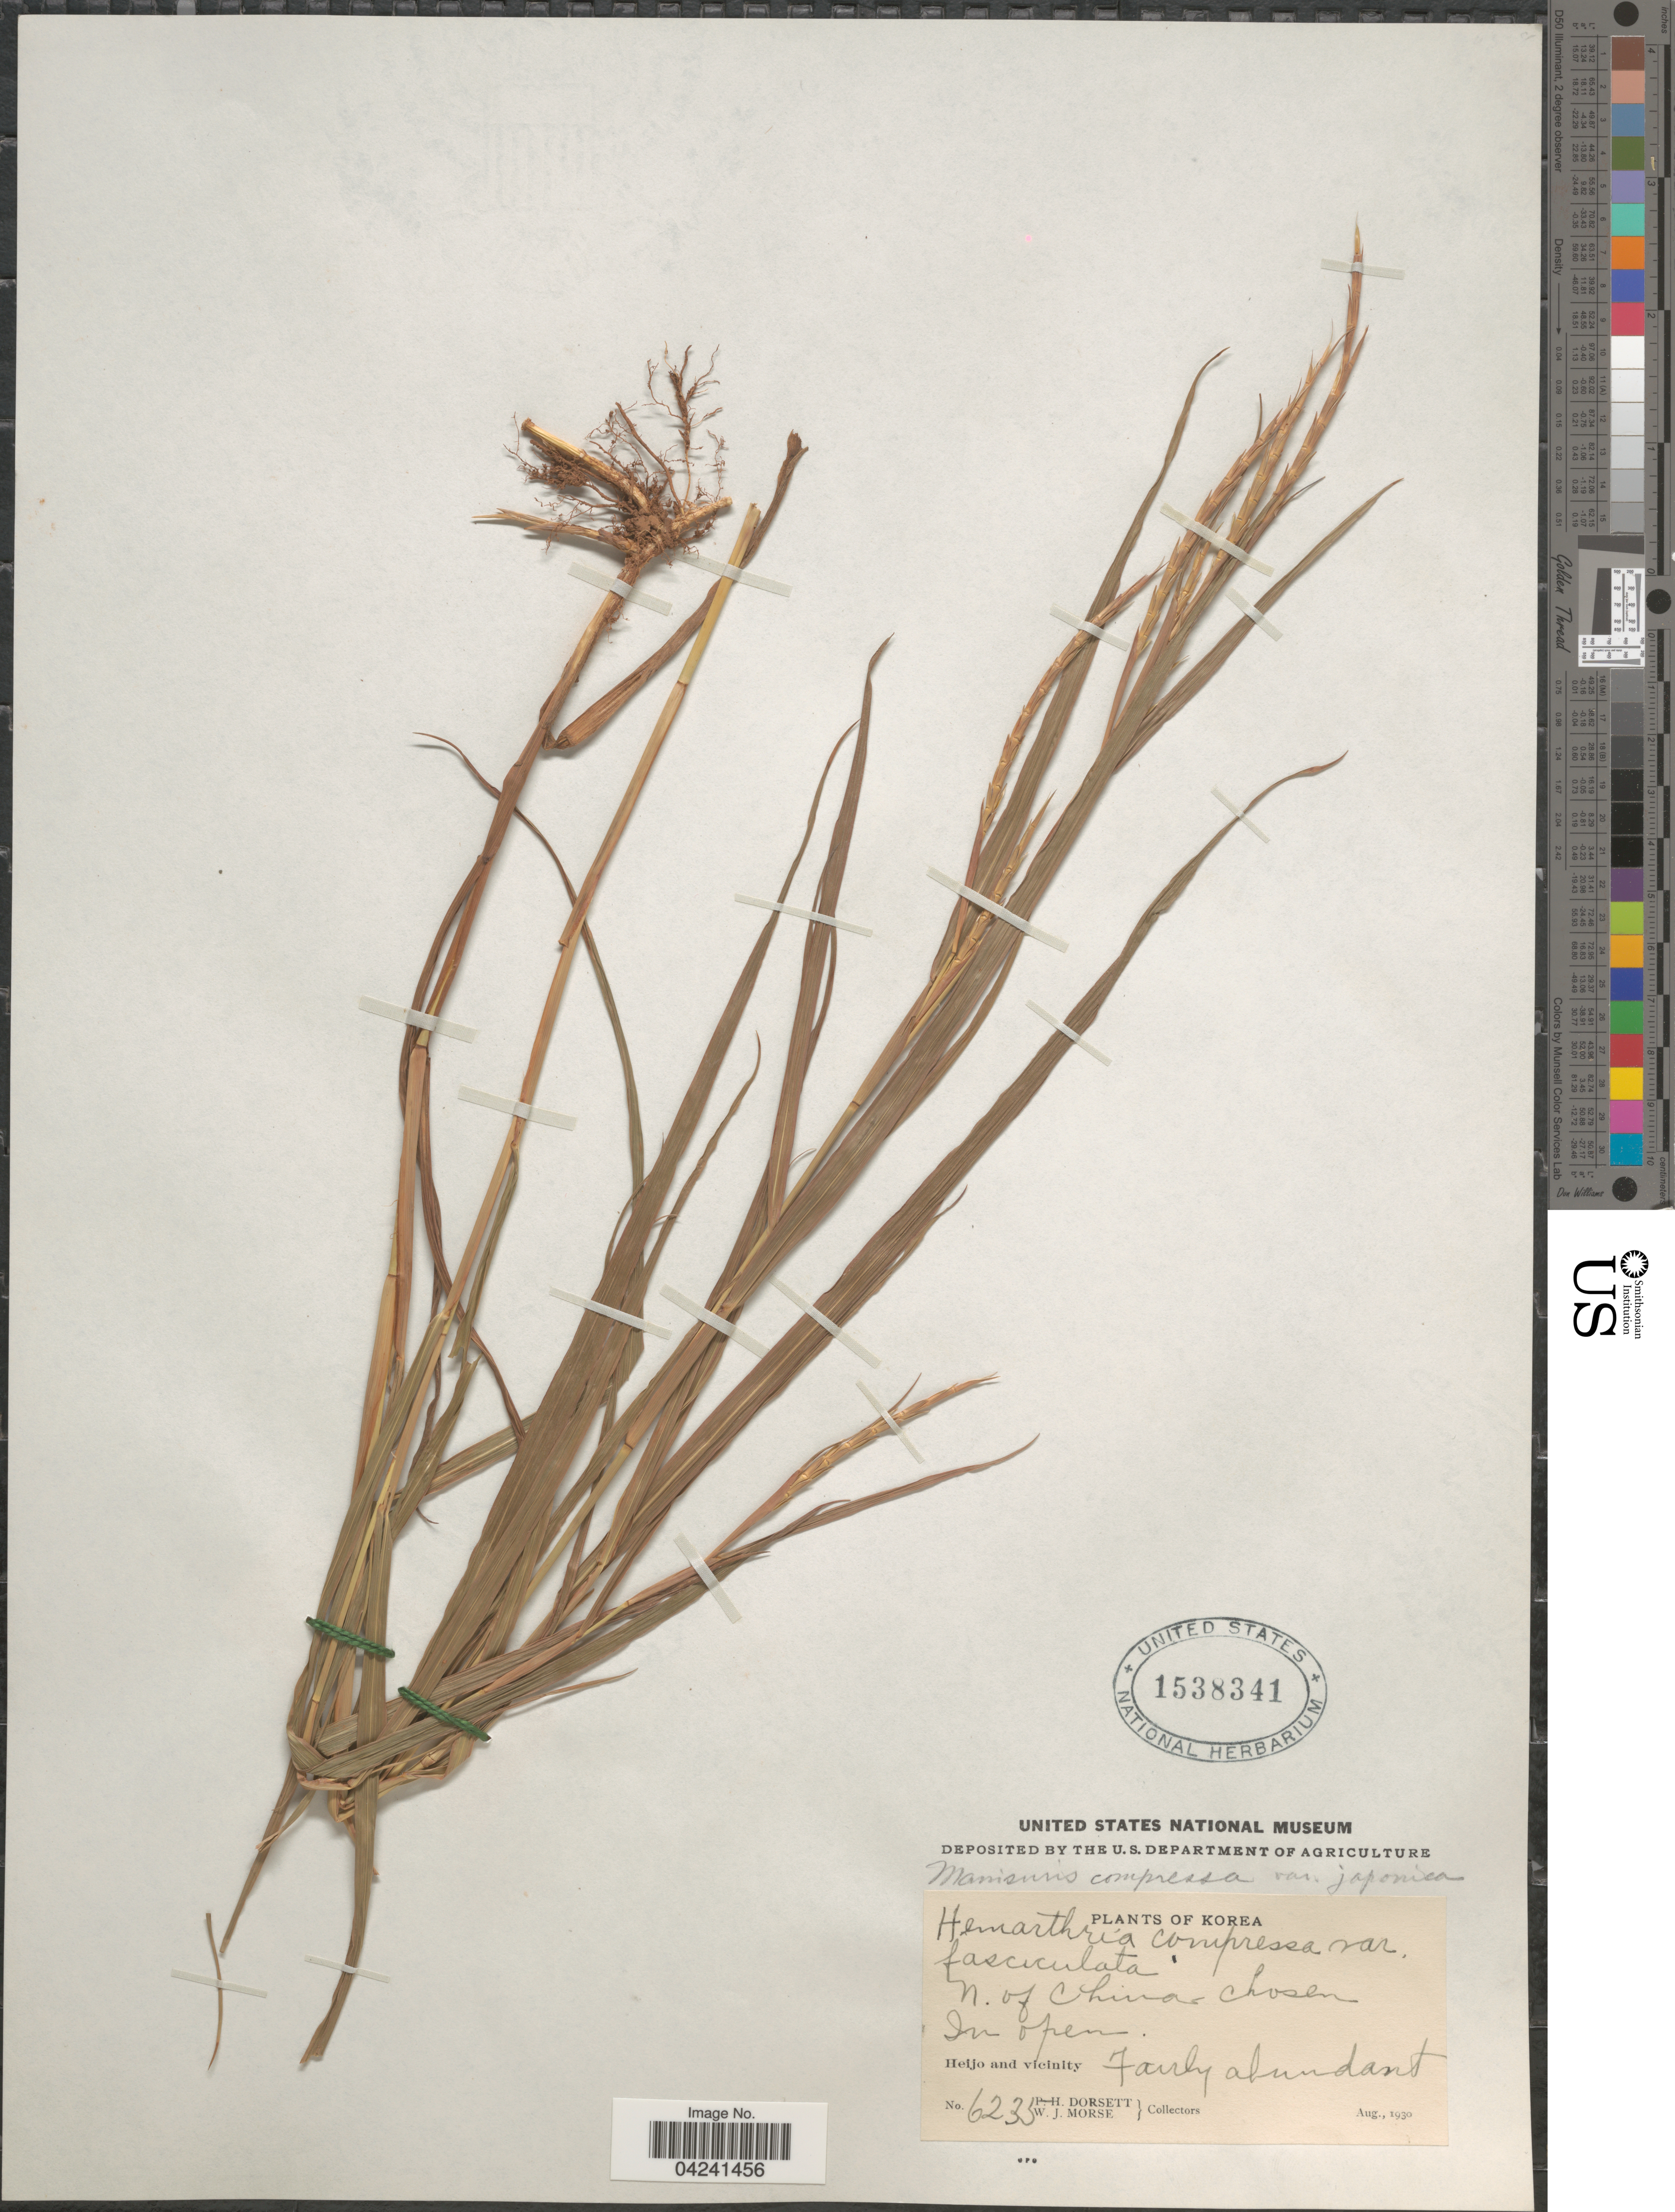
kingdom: Plantae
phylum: Tracheophyta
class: Liliopsida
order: Poales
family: Poaceae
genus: Hemarthria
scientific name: Hemarthria compressa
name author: (L.) R. Br.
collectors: P. H. Dorsett & W. J. Morse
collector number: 6235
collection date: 1930-08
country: North Korea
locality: N. of China-chosen. Heijo and vicinity.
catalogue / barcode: US 1538341